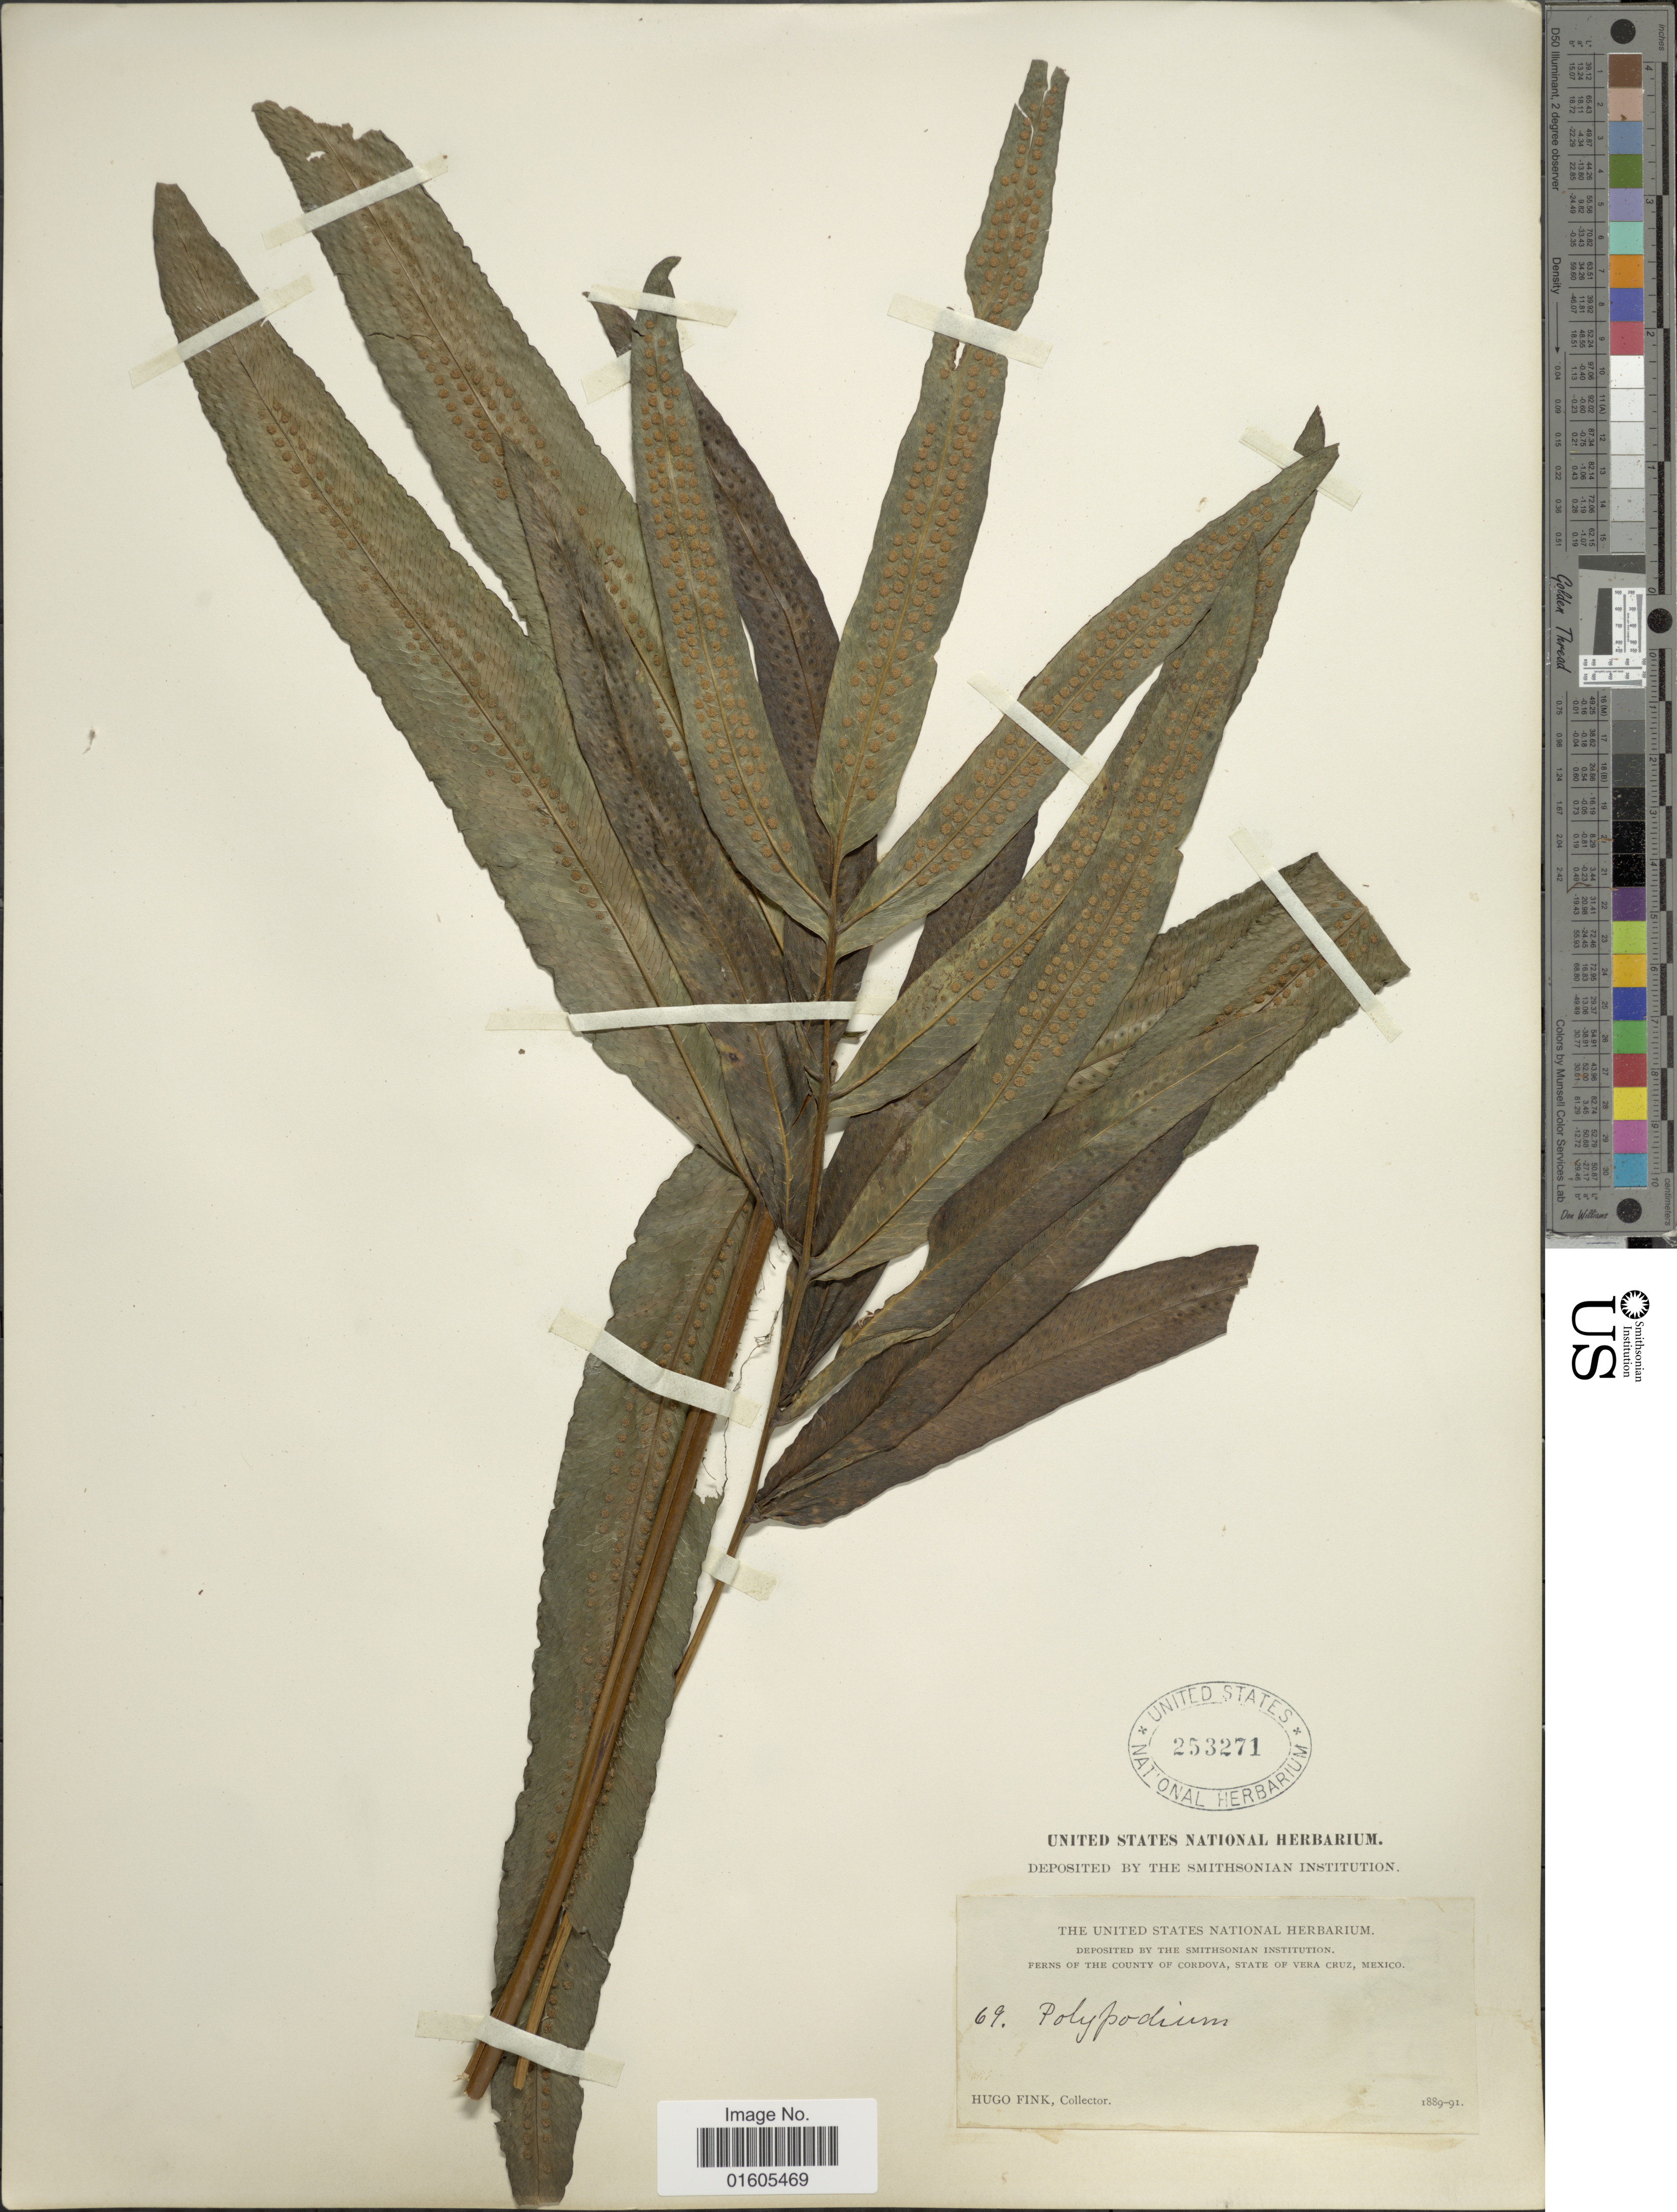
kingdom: Plantae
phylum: Tracheophyta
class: Polypodiopsida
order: Polypodiales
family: Polypodiaceae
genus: Serpocaulon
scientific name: Serpocaulon triseriale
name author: (Sw.) A.R. Sm.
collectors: H. Fink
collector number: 69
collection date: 1889/1891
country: Mexico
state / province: Veracruz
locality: Ferns of the County of Cordova, State of Vera Cruz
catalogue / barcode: US 253271